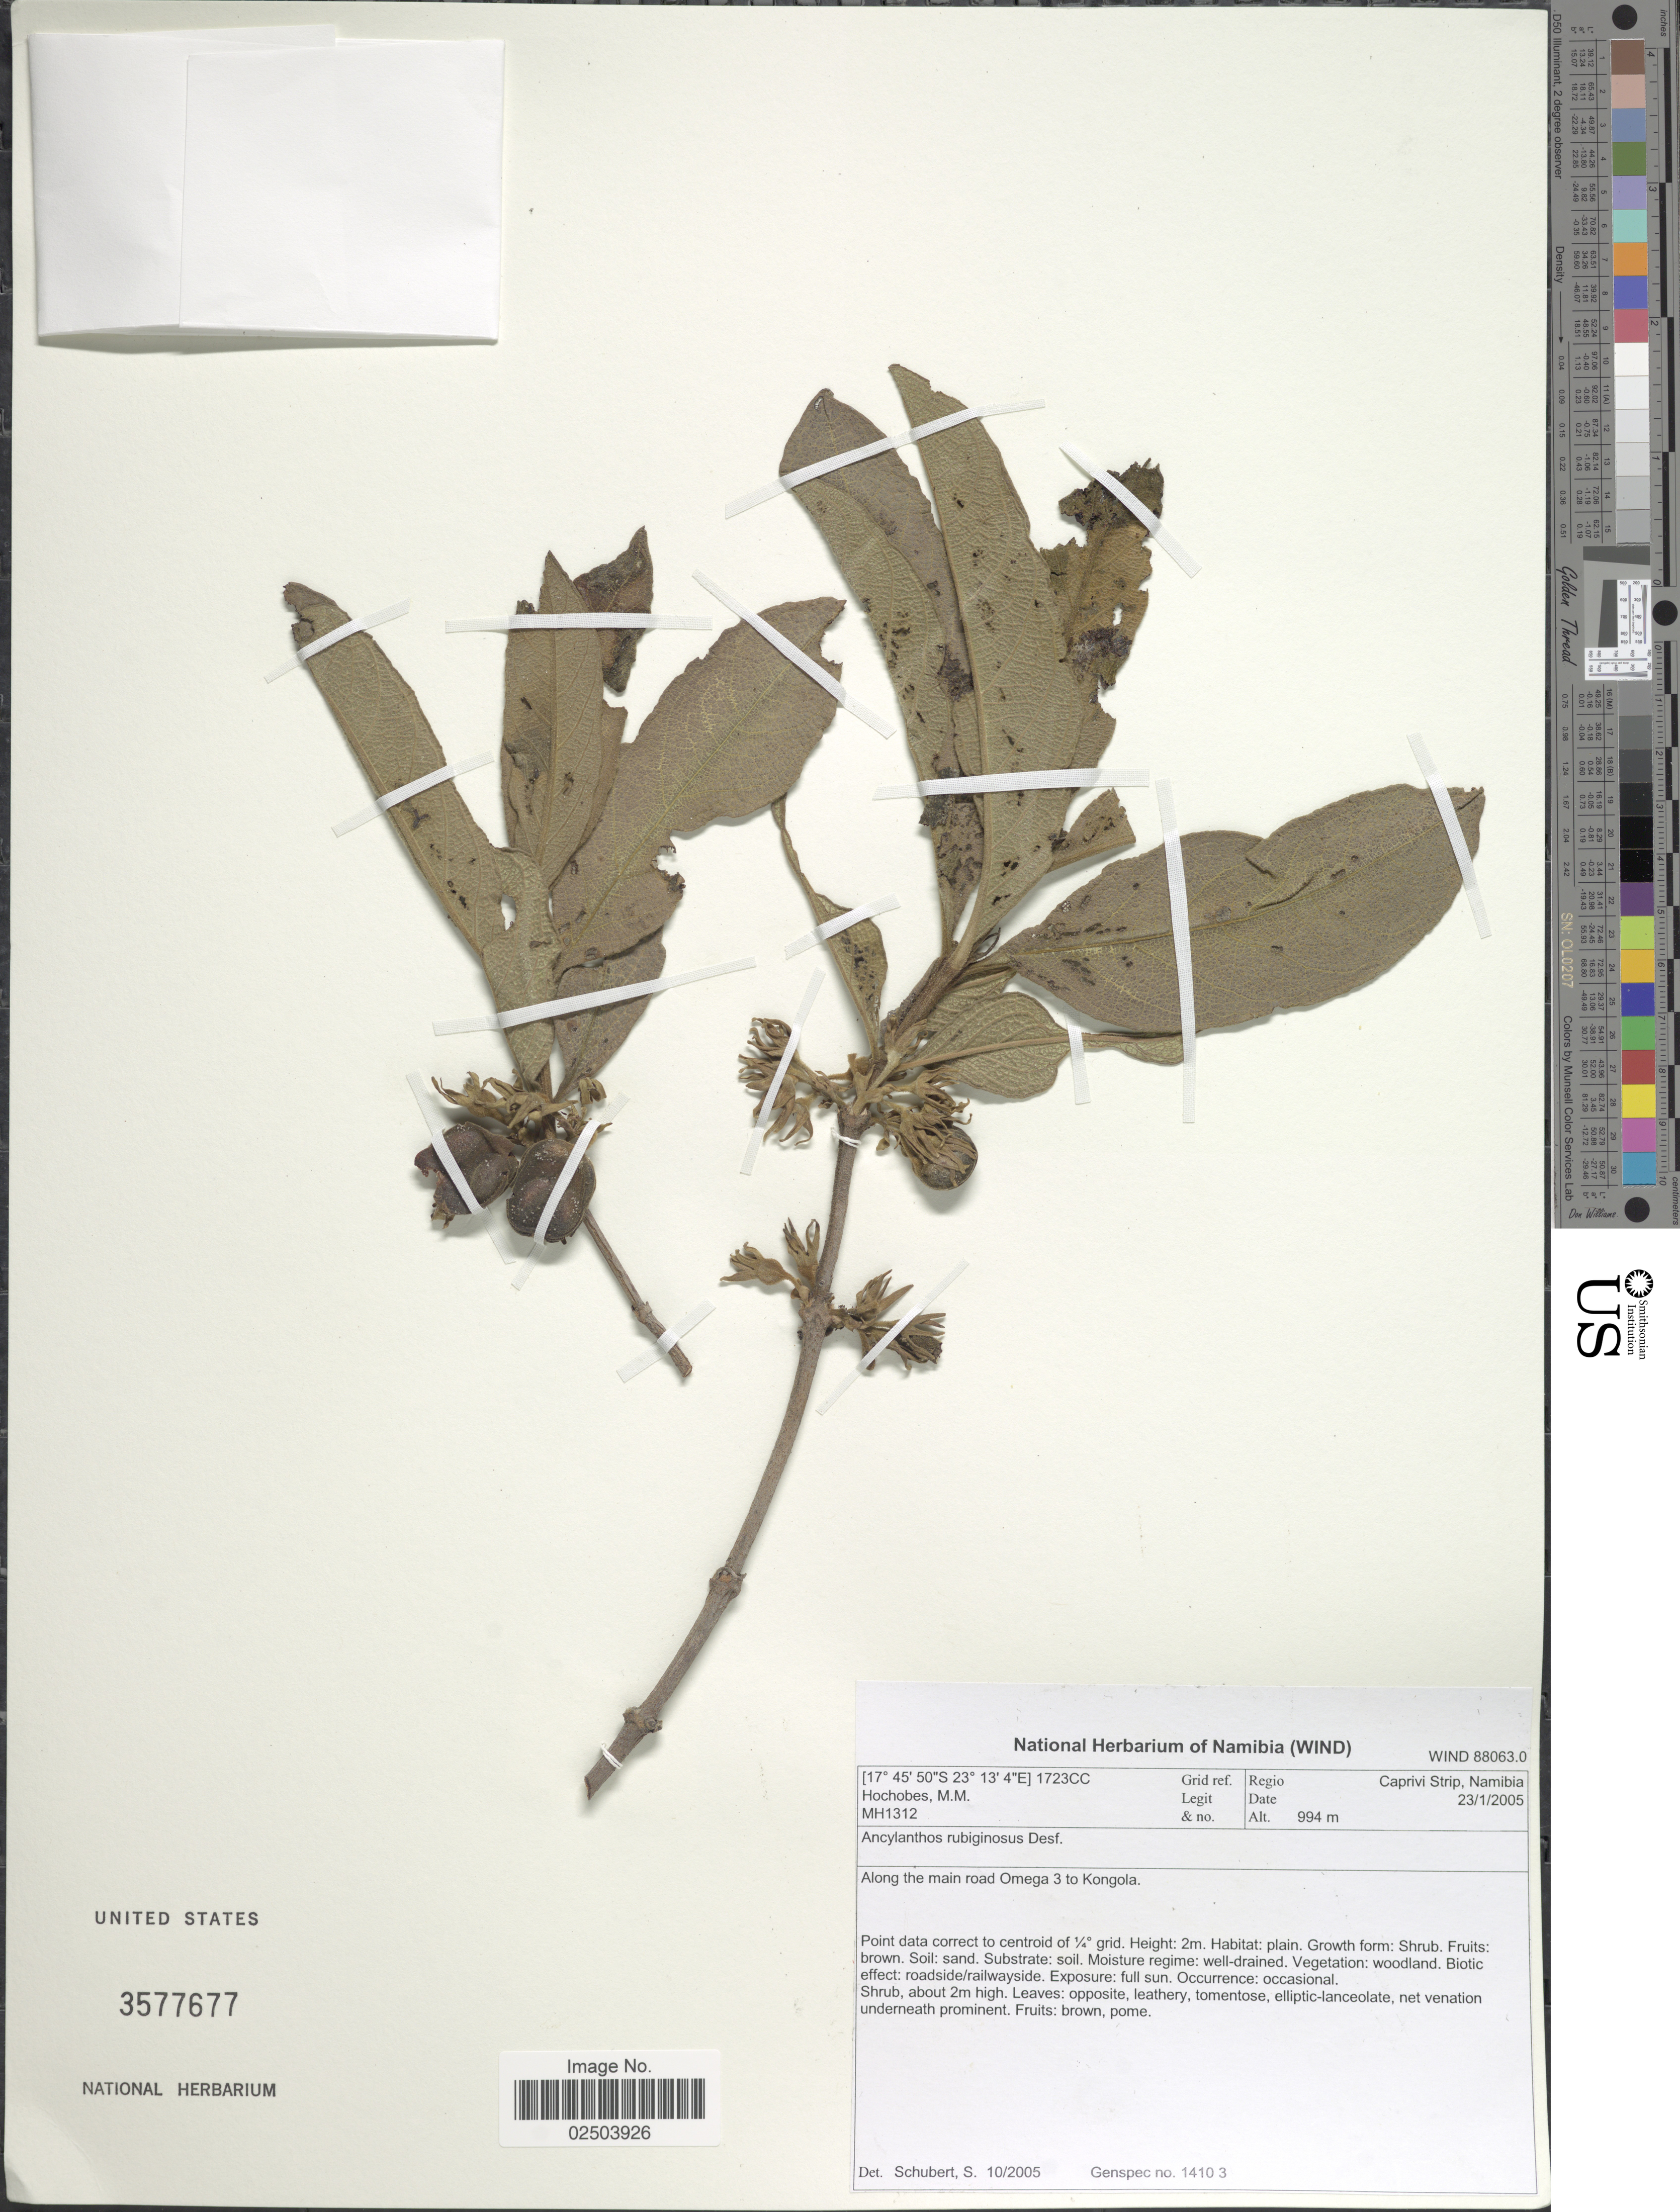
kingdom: Plantae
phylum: Tracheophyta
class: Magnoliopsida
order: Gentianales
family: Rubiaceae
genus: Vangueria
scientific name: Vangueria fulgida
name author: (Welw. ex Hiern) Goyder & N.M.J. Davies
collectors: M. Hochobes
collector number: MH1312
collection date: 2005-01-23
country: Namibia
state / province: Caprivi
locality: Regio Caprivi Strip, Along the main road Omega 3 to Kongola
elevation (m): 994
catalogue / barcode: US 3577677